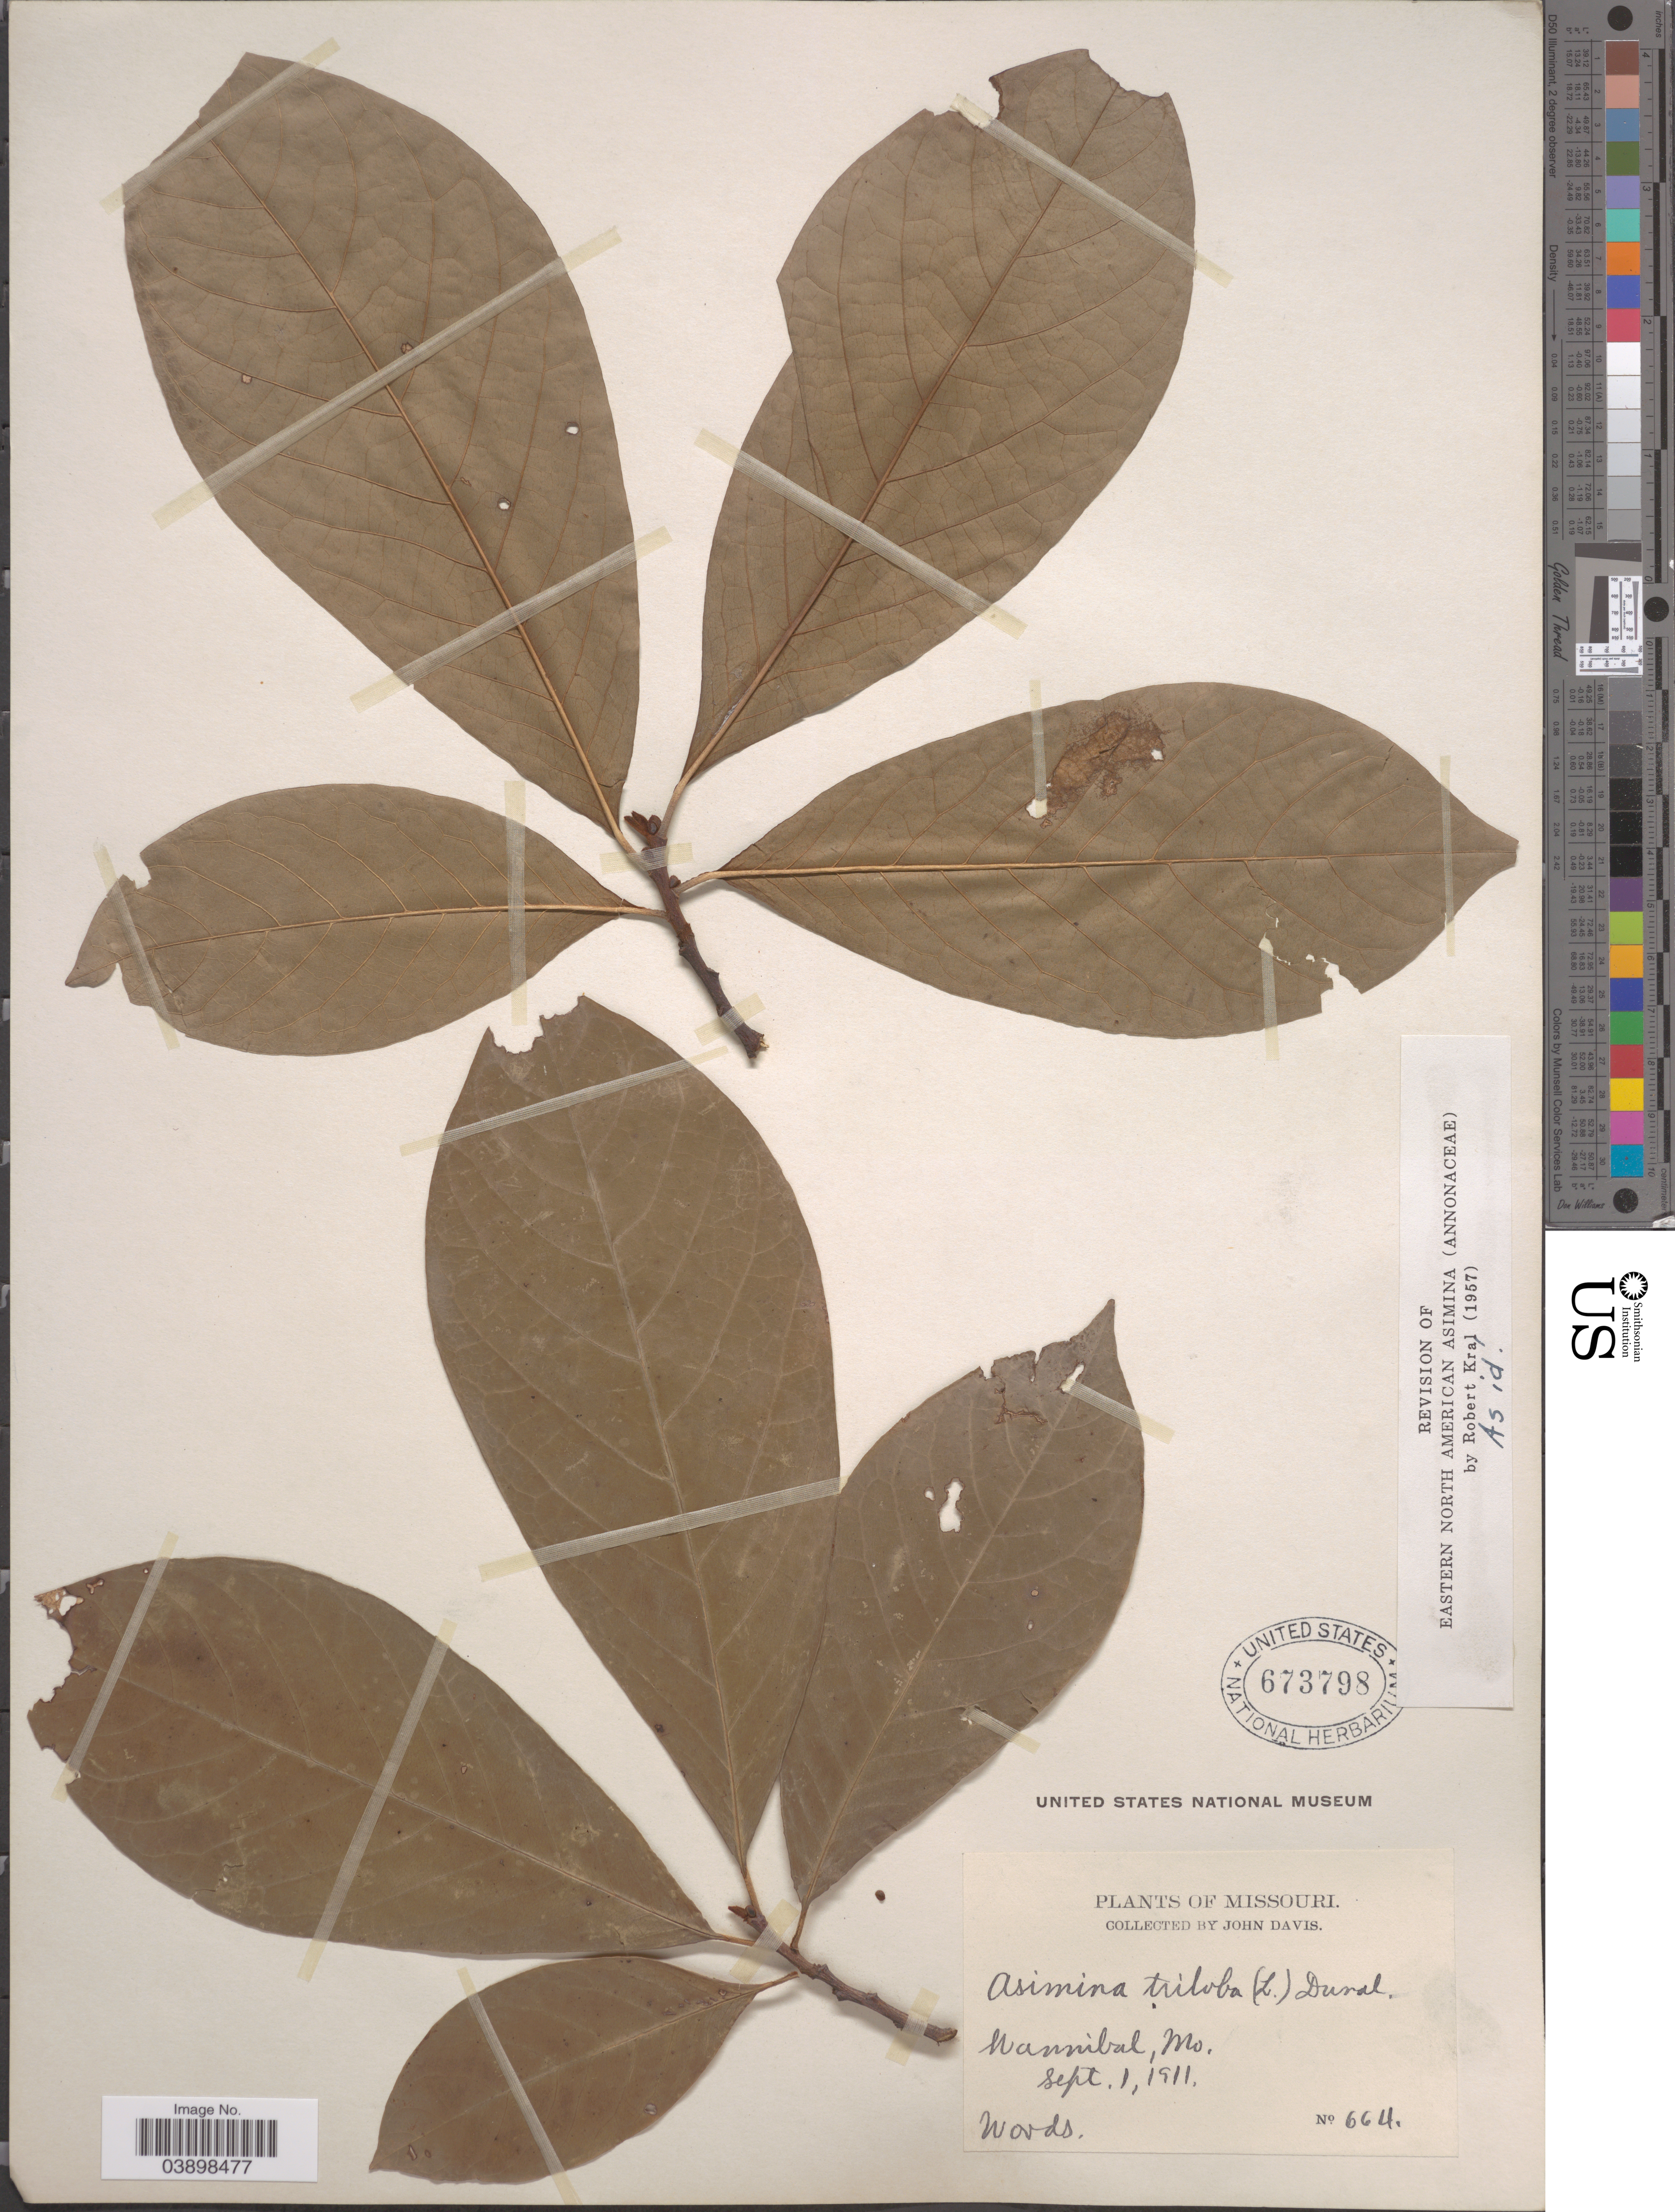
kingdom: Plantae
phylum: Tracheophyta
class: Magnoliopsida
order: Magnoliales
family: Annonaceae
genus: Asimina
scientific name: Asimina triloba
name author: (L.) Dunal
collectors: J. Davis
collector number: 664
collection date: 1911-09-01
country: United States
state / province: Missouri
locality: Hannibal.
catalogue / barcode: US 673798